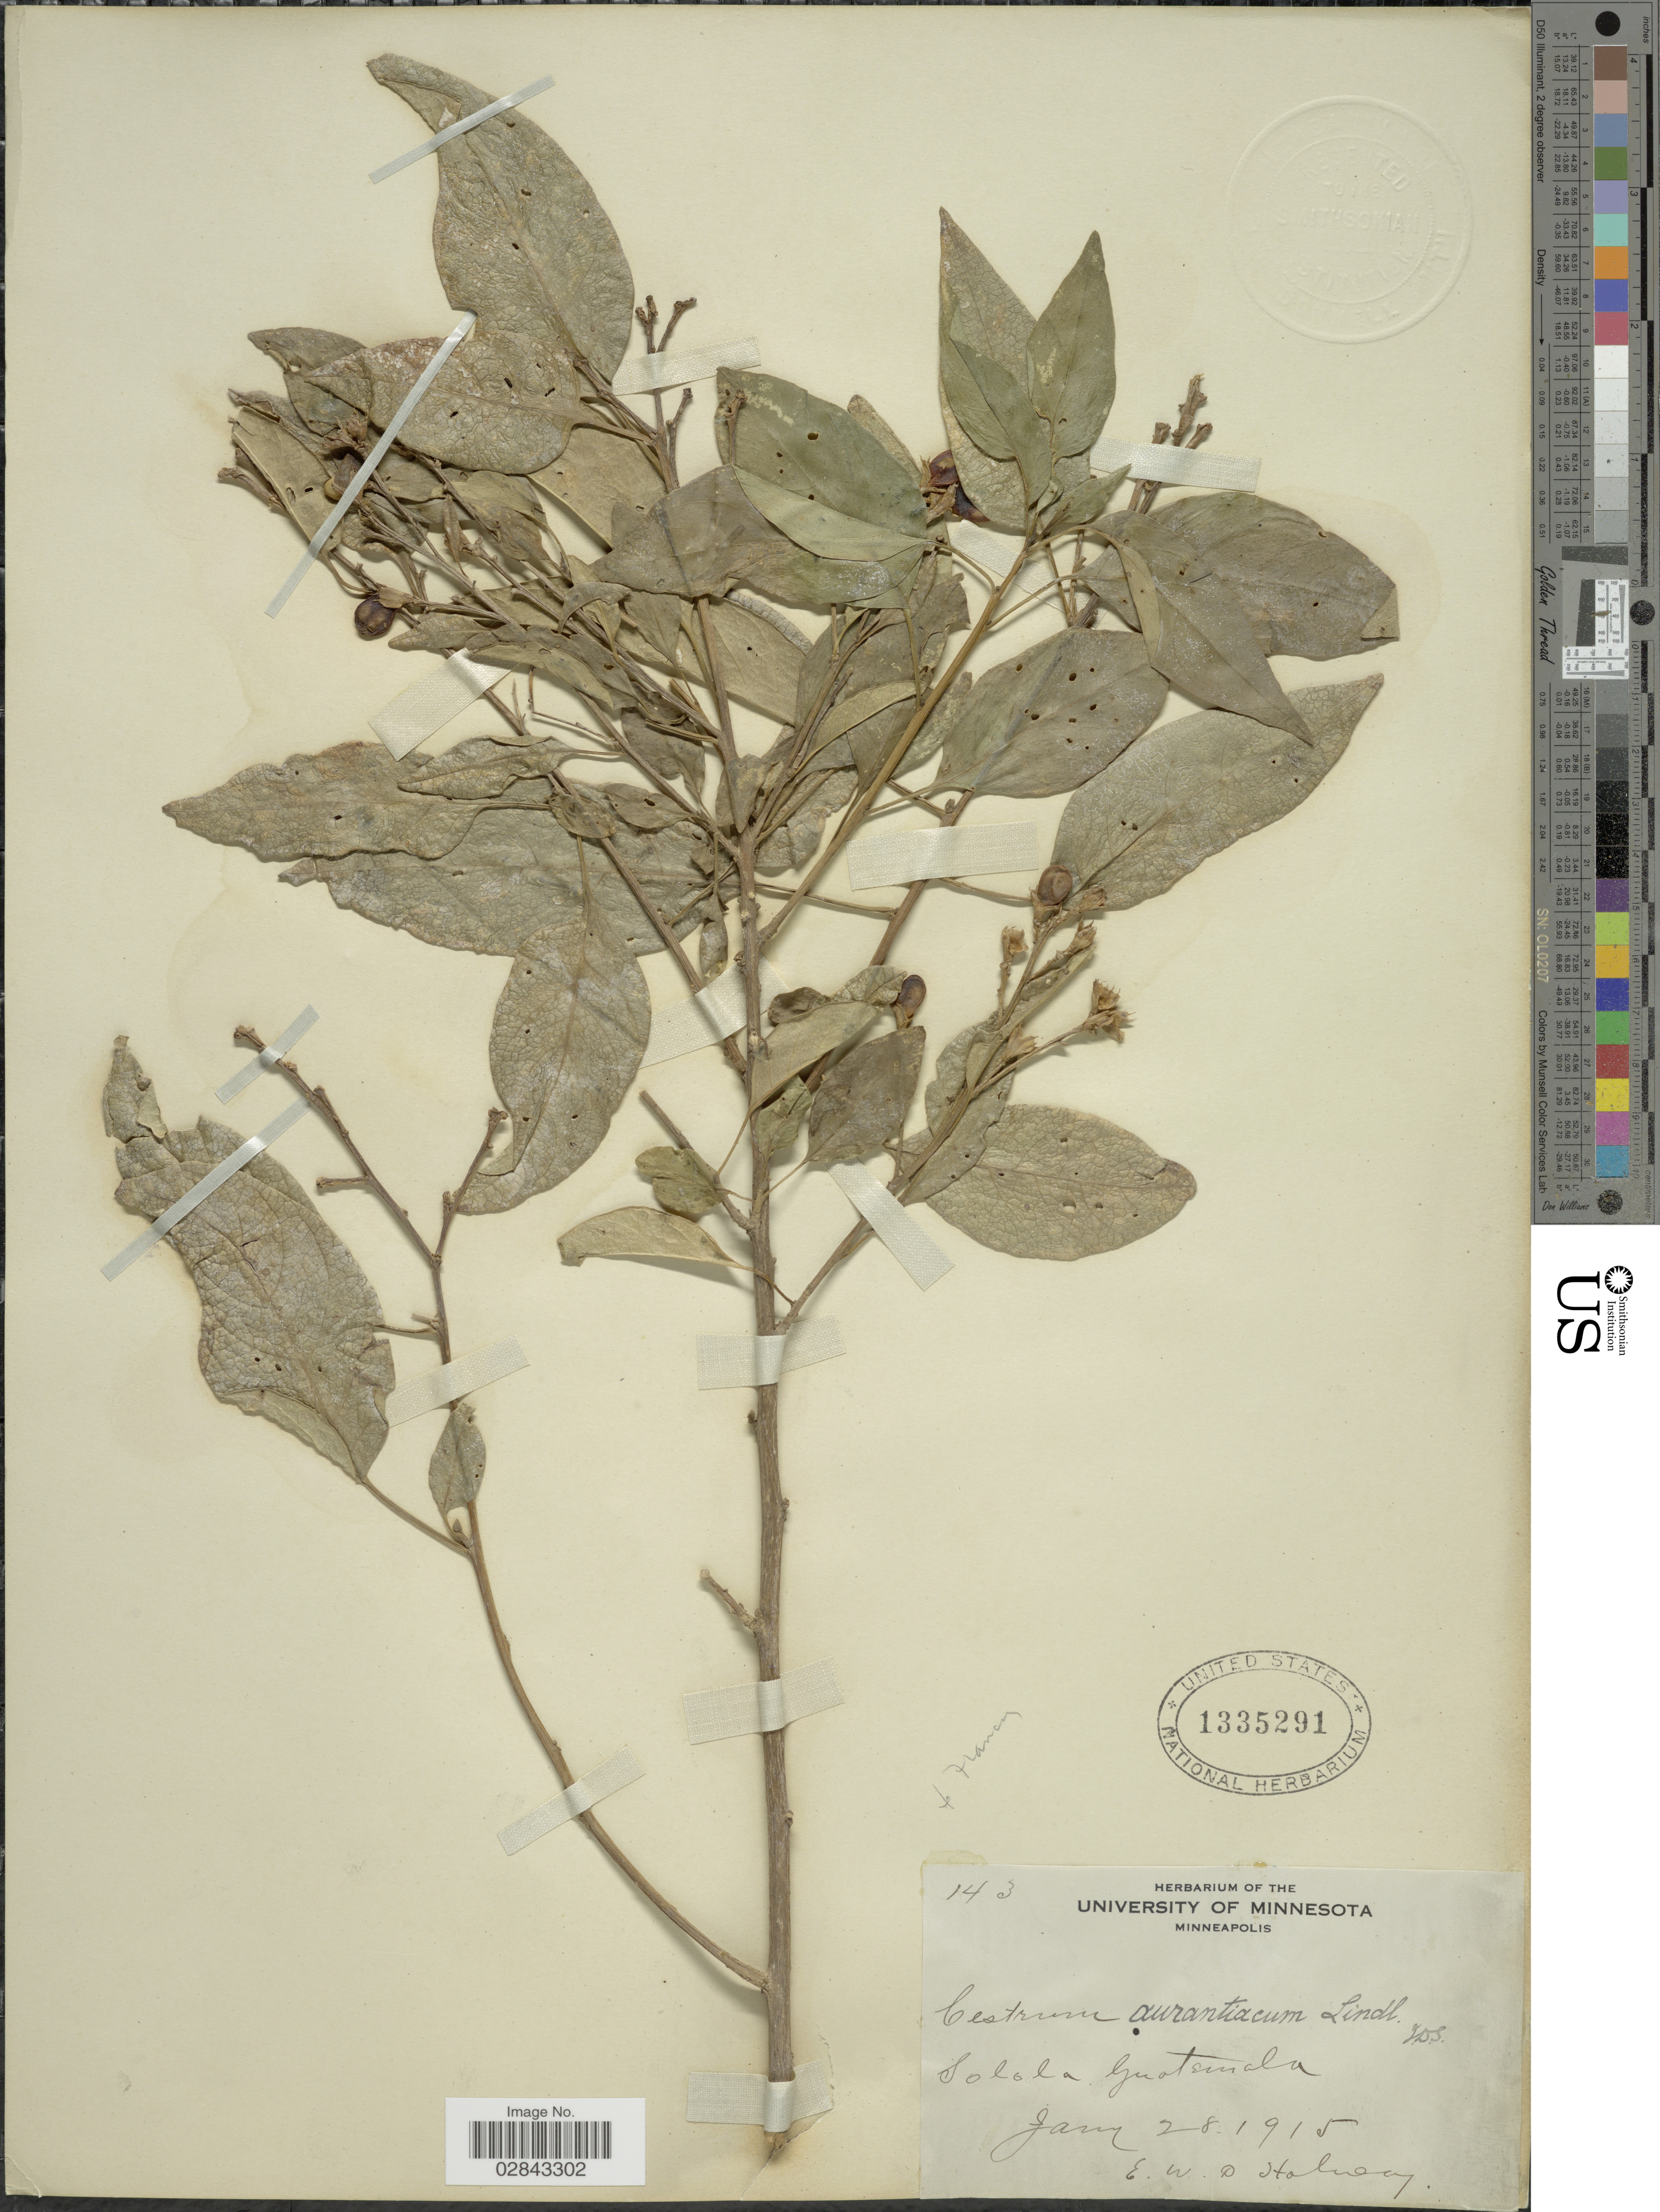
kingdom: Plantae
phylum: Tracheophyta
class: Magnoliopsida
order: Solanales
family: Solanaceae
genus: Cestrum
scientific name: Cestrum aurantiacum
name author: Lindley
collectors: E. W. D. Holway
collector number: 143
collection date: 1915-01-28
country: Guatemala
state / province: Sololá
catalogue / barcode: US 1335291